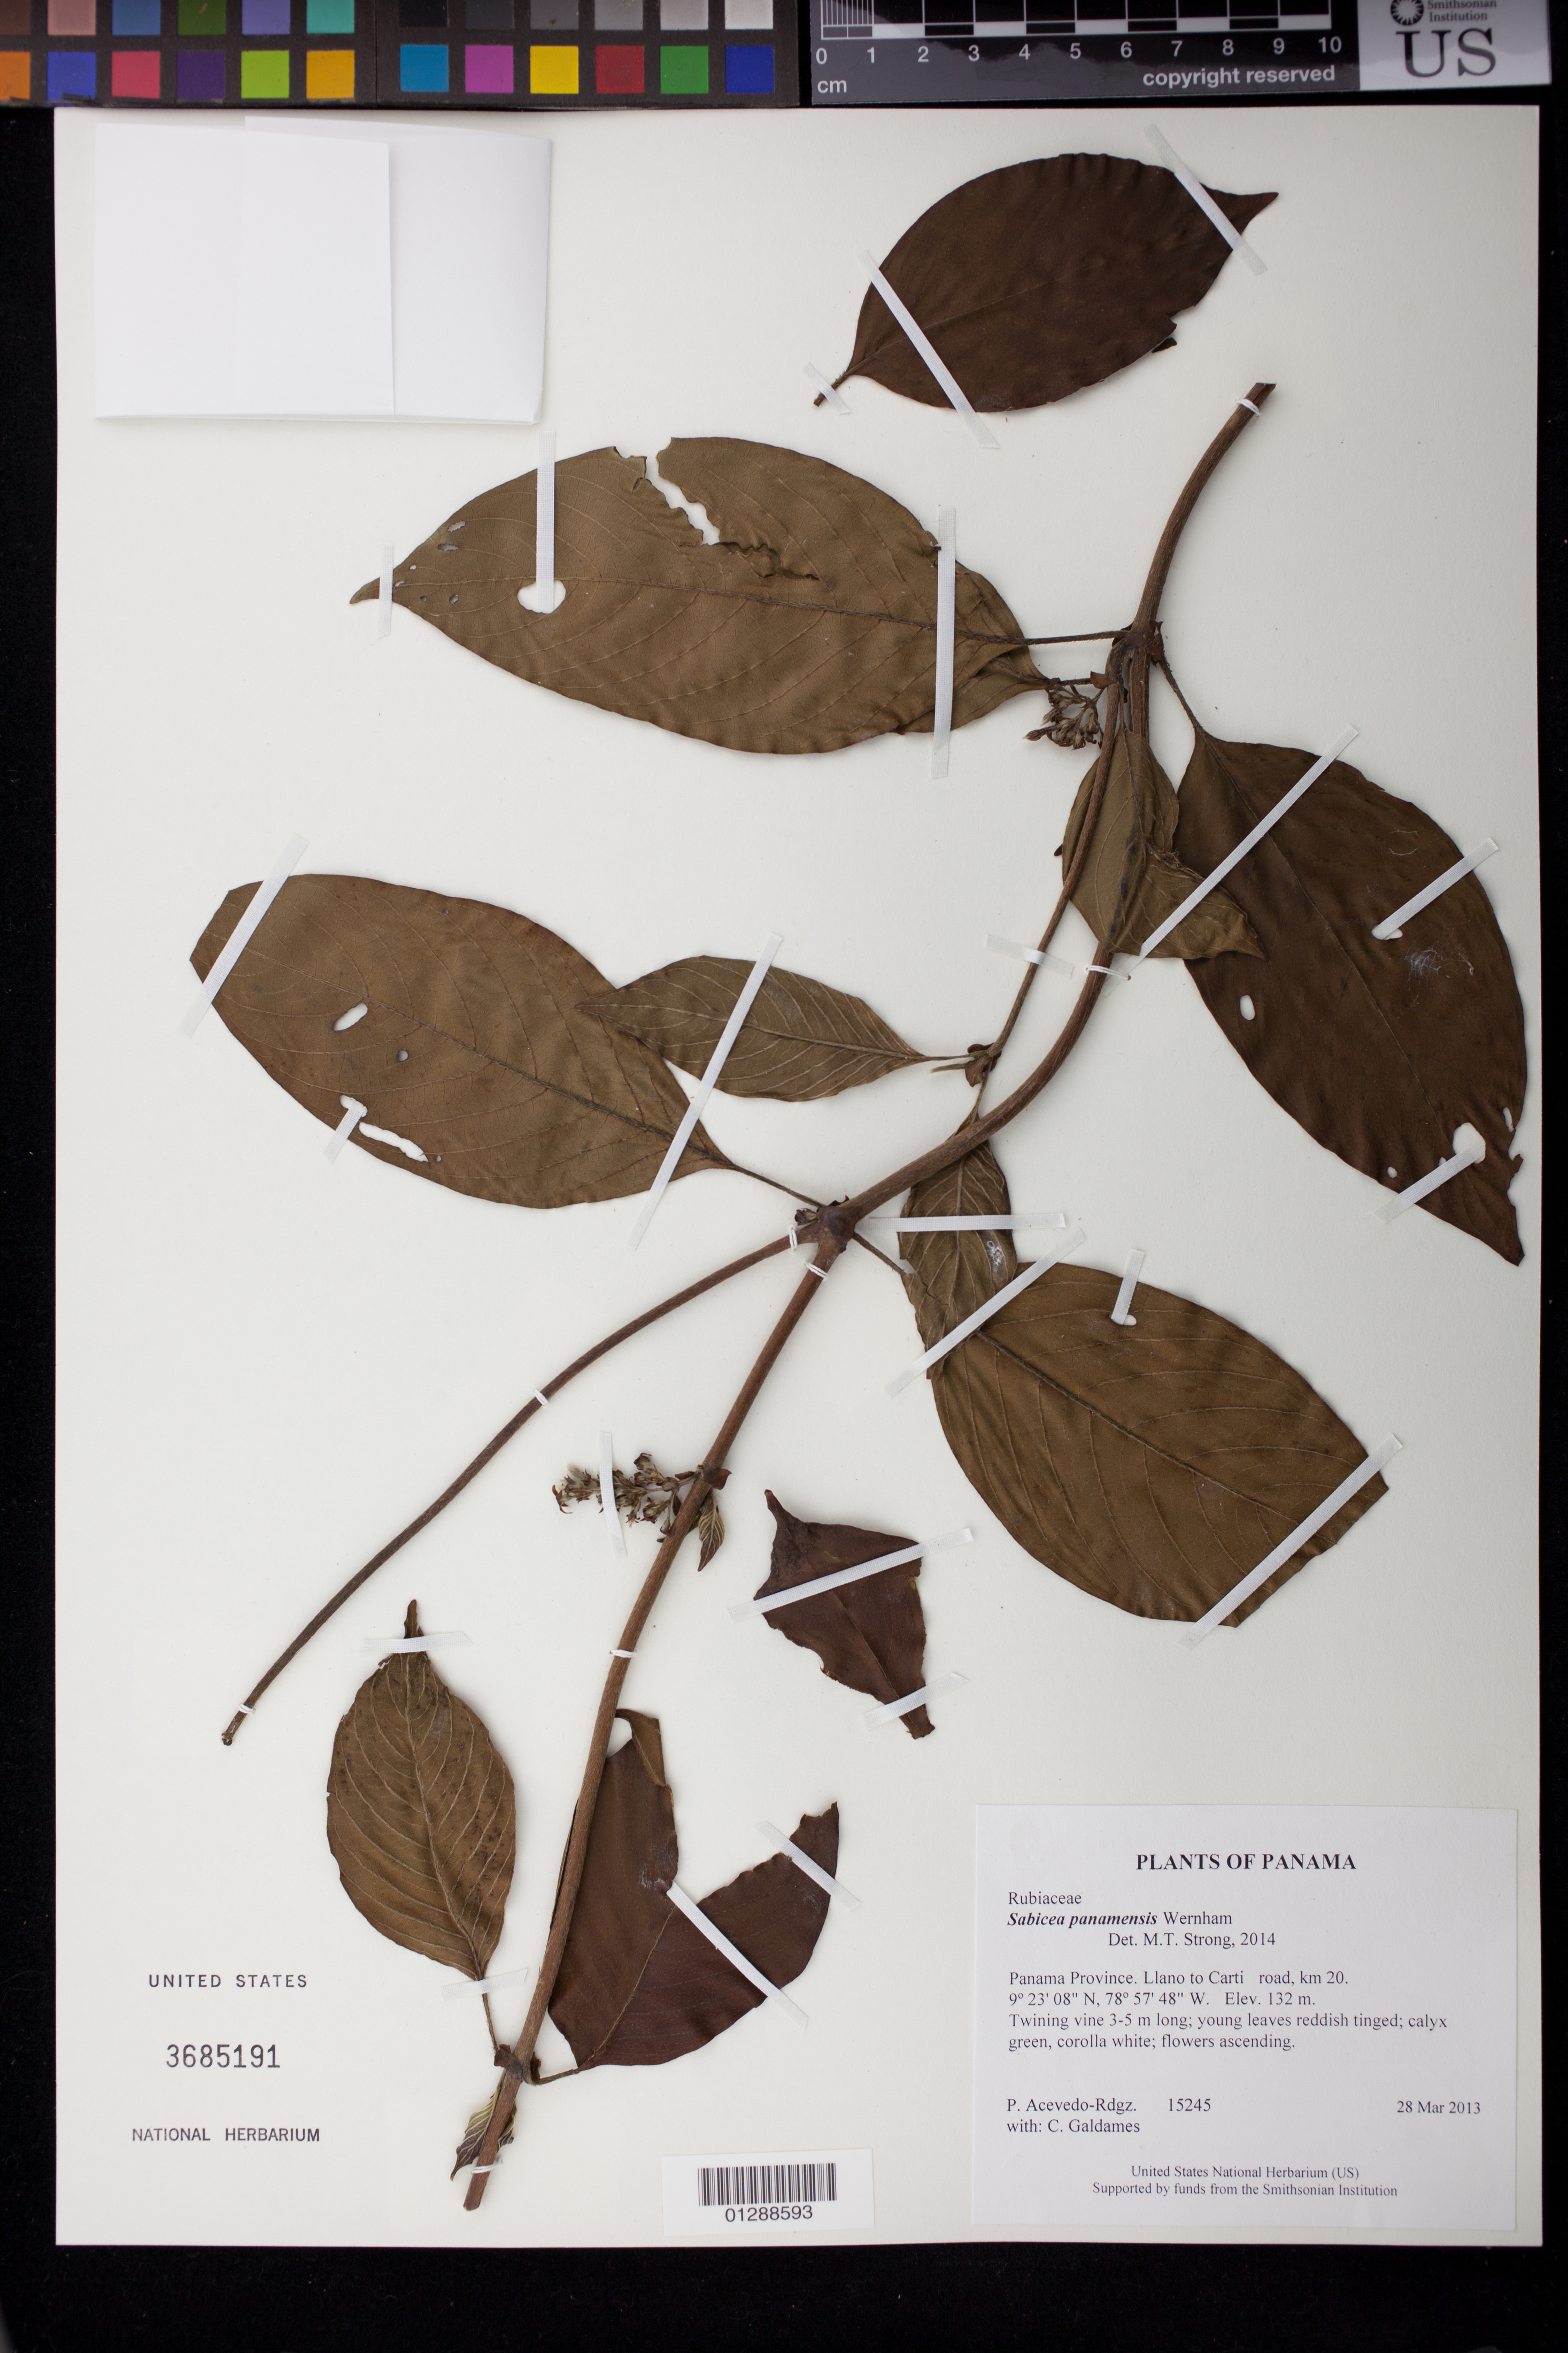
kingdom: Plantae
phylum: Tracheophyta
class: Magnoliopsida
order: Gentianales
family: Rubiaceae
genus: Sabicea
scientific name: Sabicea panamensis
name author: Wernham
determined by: Strong, M. T., (US), Smithsonian Institution - National Museum of Natural History (UNITED STATES)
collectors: P. Acevedo-Rodr. & C. Galdames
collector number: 15245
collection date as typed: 28 Mar 2013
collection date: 2013-03-28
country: Panama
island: Panama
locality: Llano to Carti road, km 20.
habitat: Remnant moist forest along road.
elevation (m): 132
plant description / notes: US, PMA, NY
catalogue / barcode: US 3685191